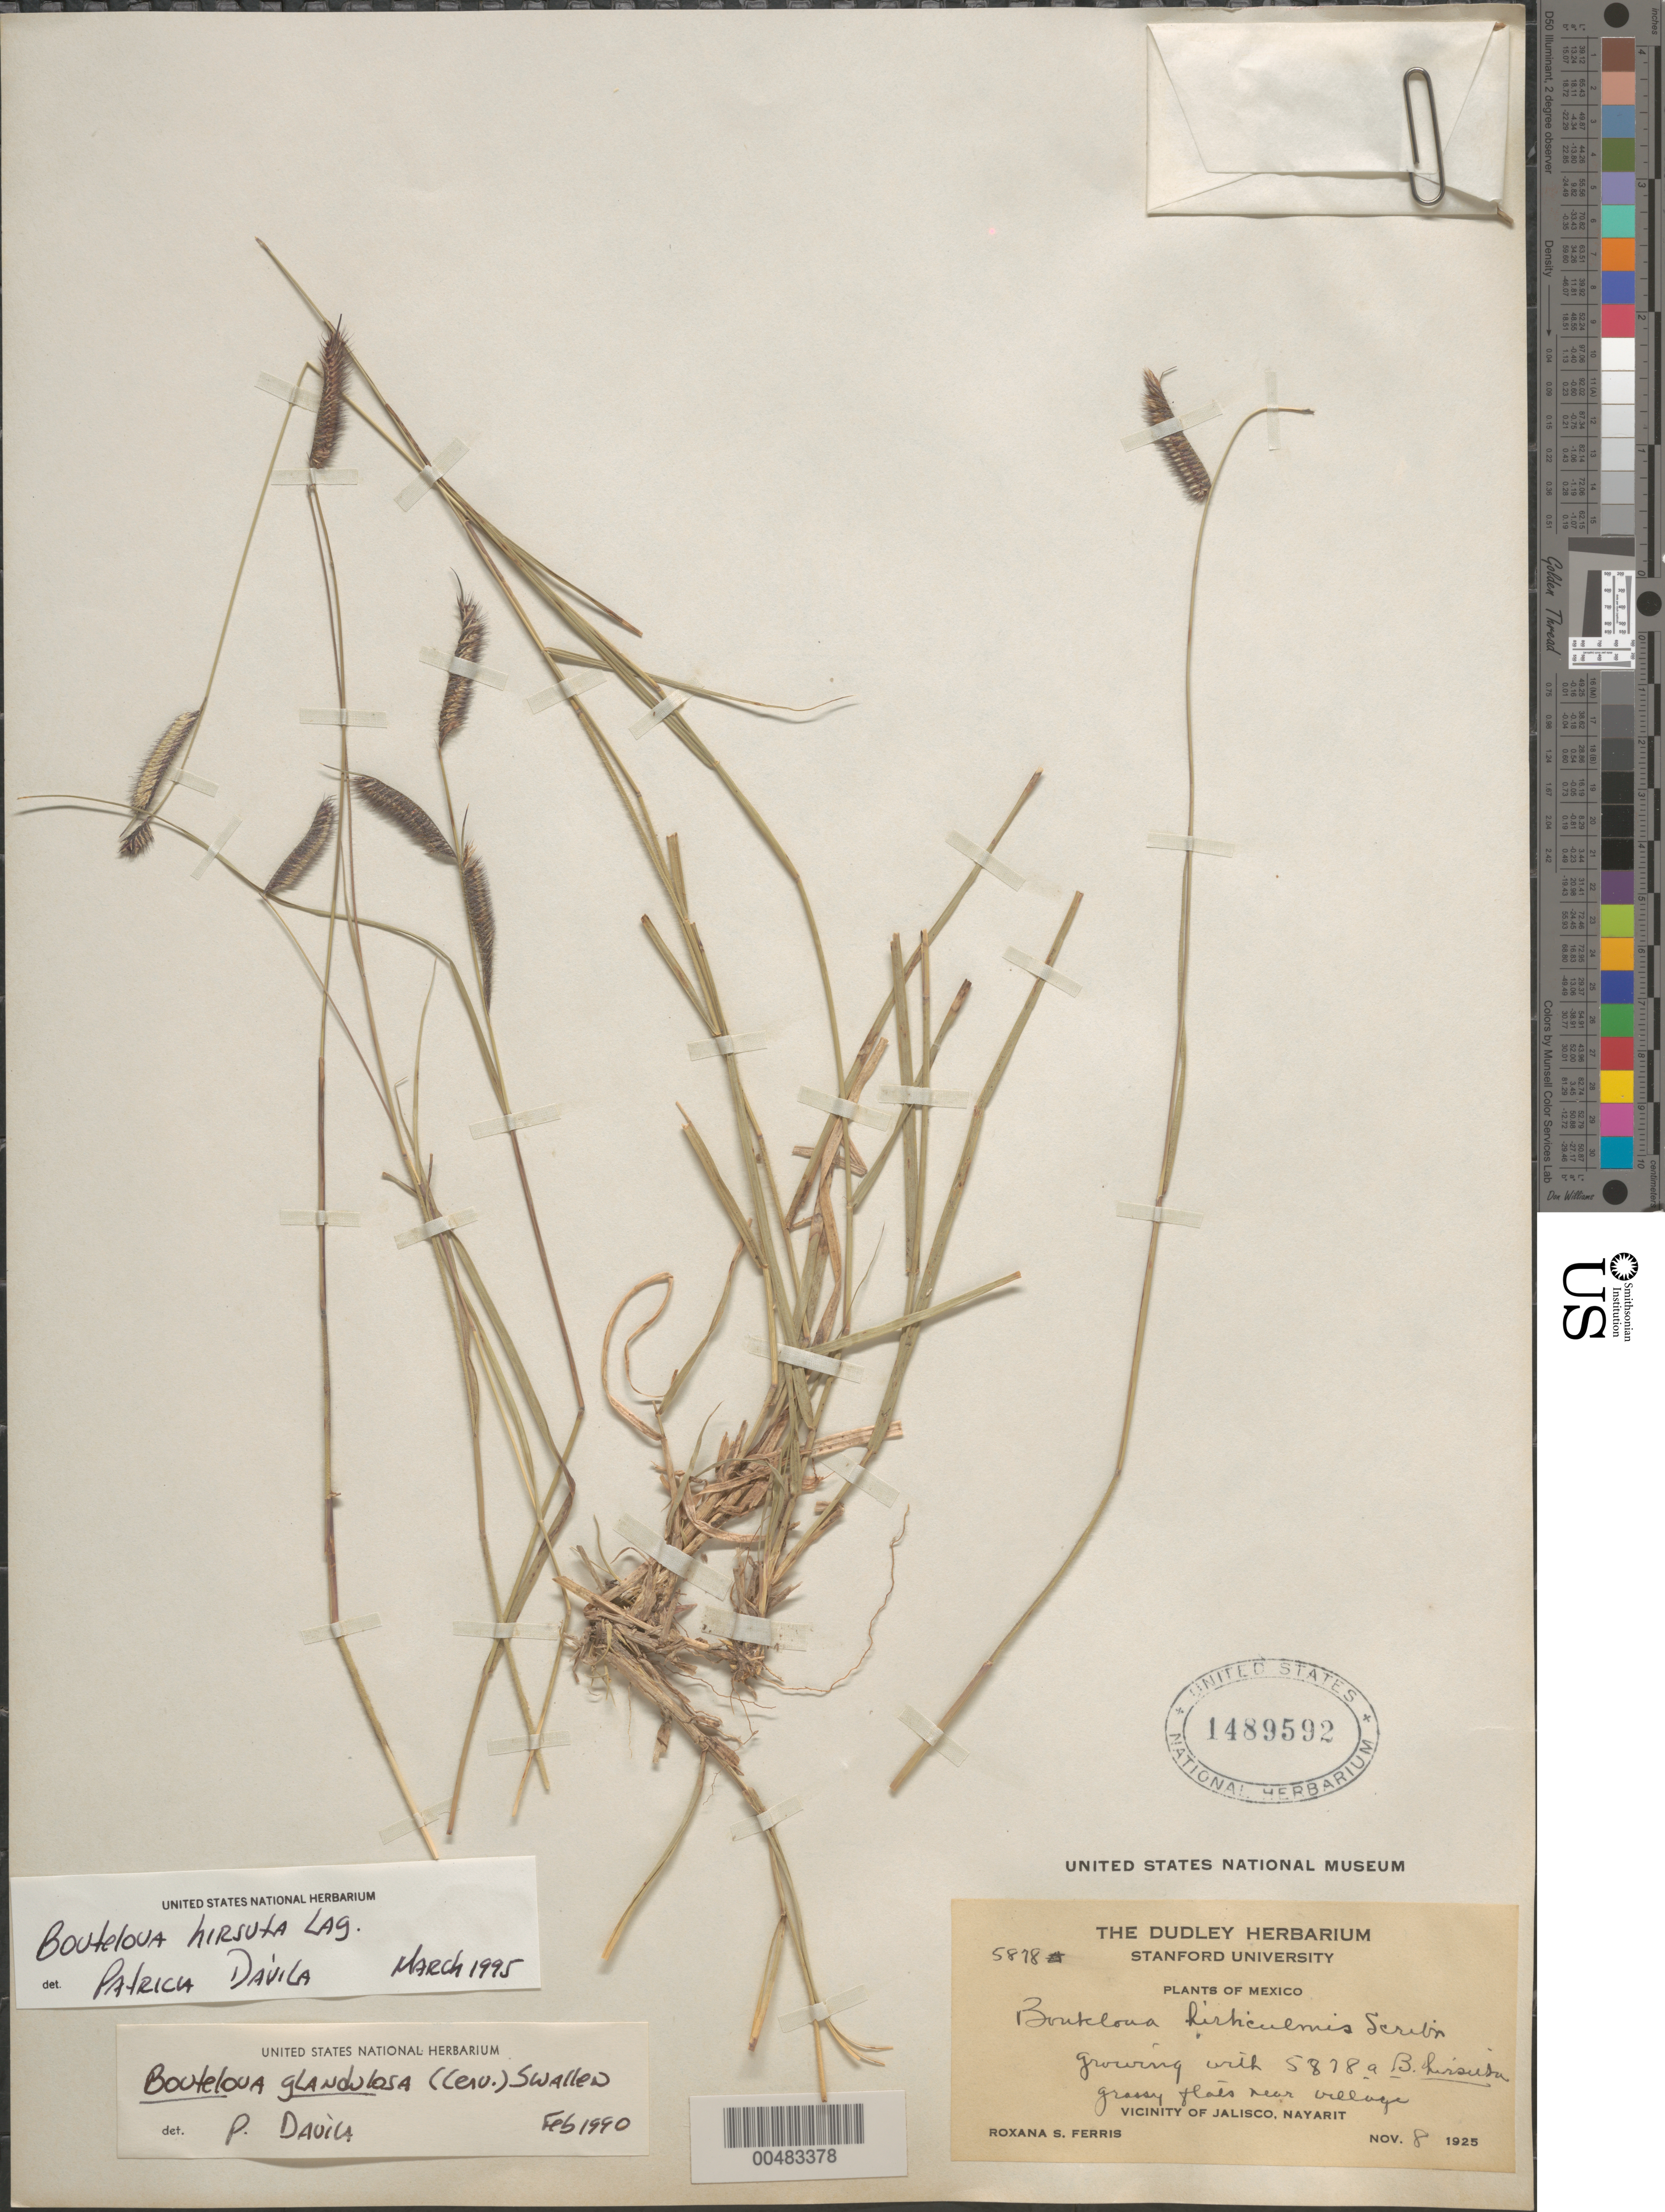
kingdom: Plantae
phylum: Tracheophyta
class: Liliopsida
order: Poales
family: Poaceae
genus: Bouteloua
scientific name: Bouteloua hirsuta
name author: Lag.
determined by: Dávila, P. D.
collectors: R. S. Ferris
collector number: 5878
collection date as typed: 8 Nov 1925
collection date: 1925-11-08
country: Mexico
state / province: Nayarit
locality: Vicinity of Jalisco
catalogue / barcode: US 1489592